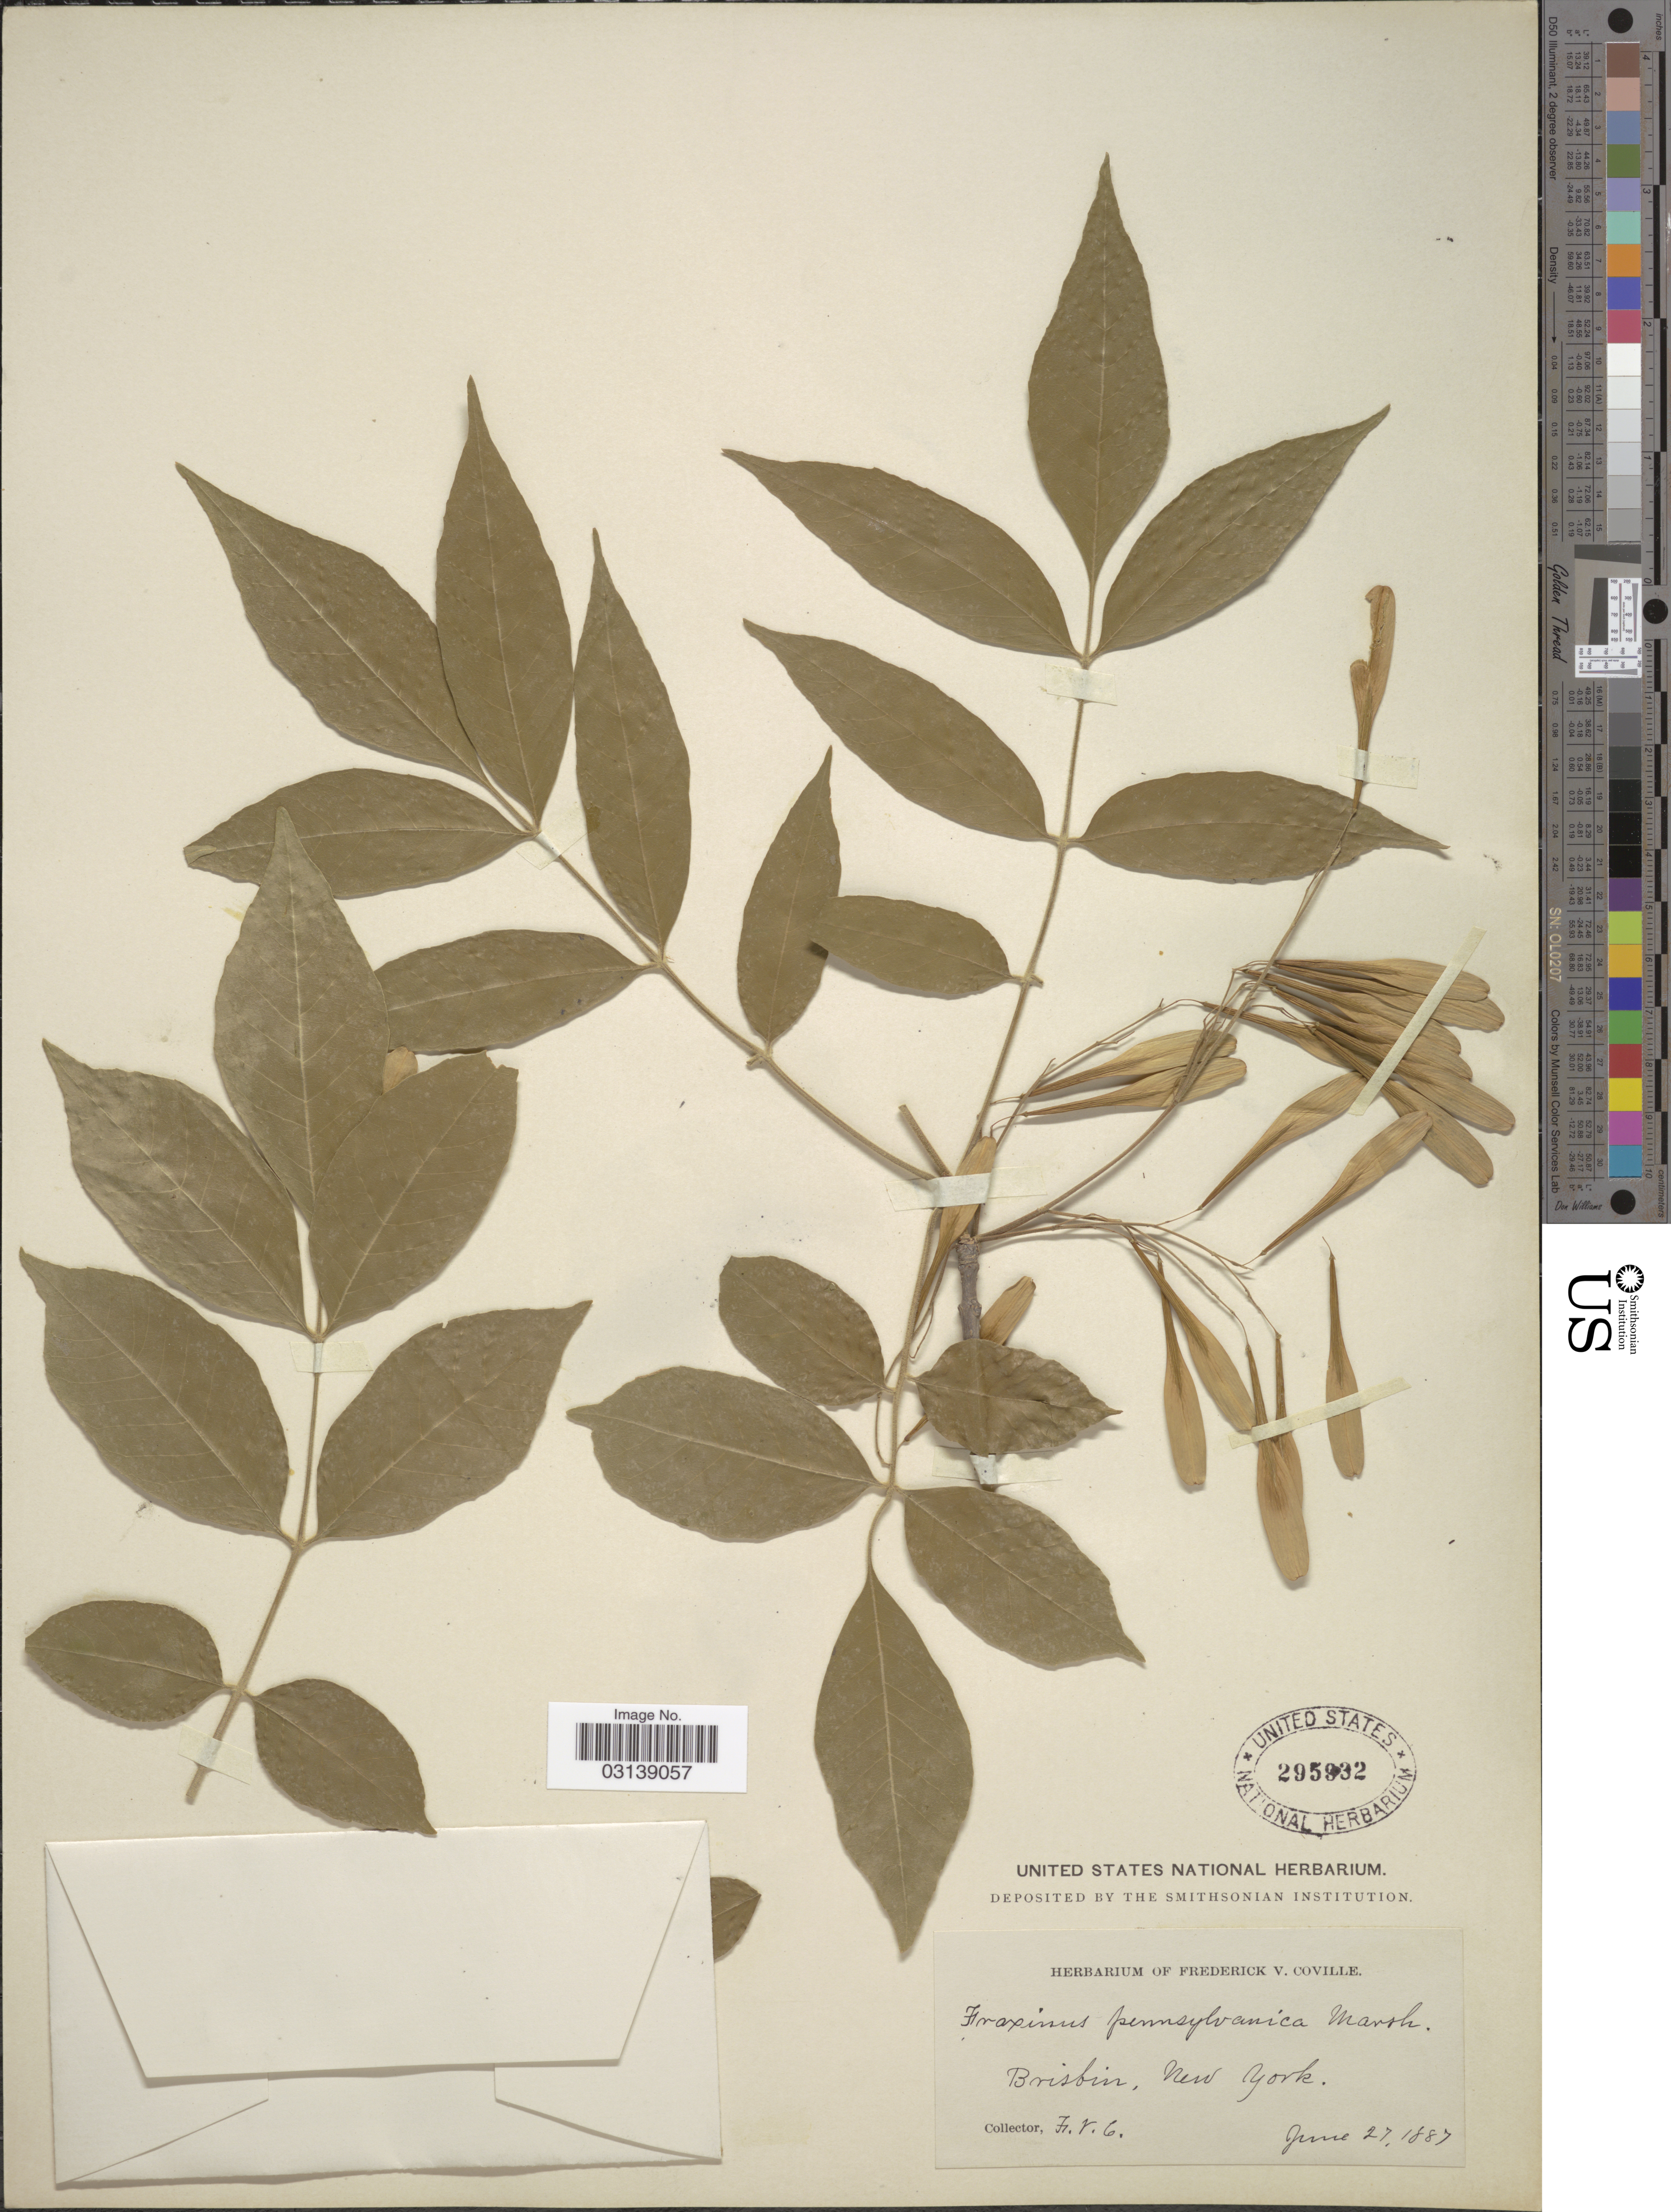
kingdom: Plantae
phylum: Tracheophyta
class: Magnoliopsida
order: Lamiales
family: Oleaceae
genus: Fraxinus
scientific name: Fraxinus pennsylvanica var. pubescens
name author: (Lam.) Lingelsh.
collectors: F. V. Coville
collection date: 1887-06-27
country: United States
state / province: New York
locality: Brisbin.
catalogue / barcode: US 295932